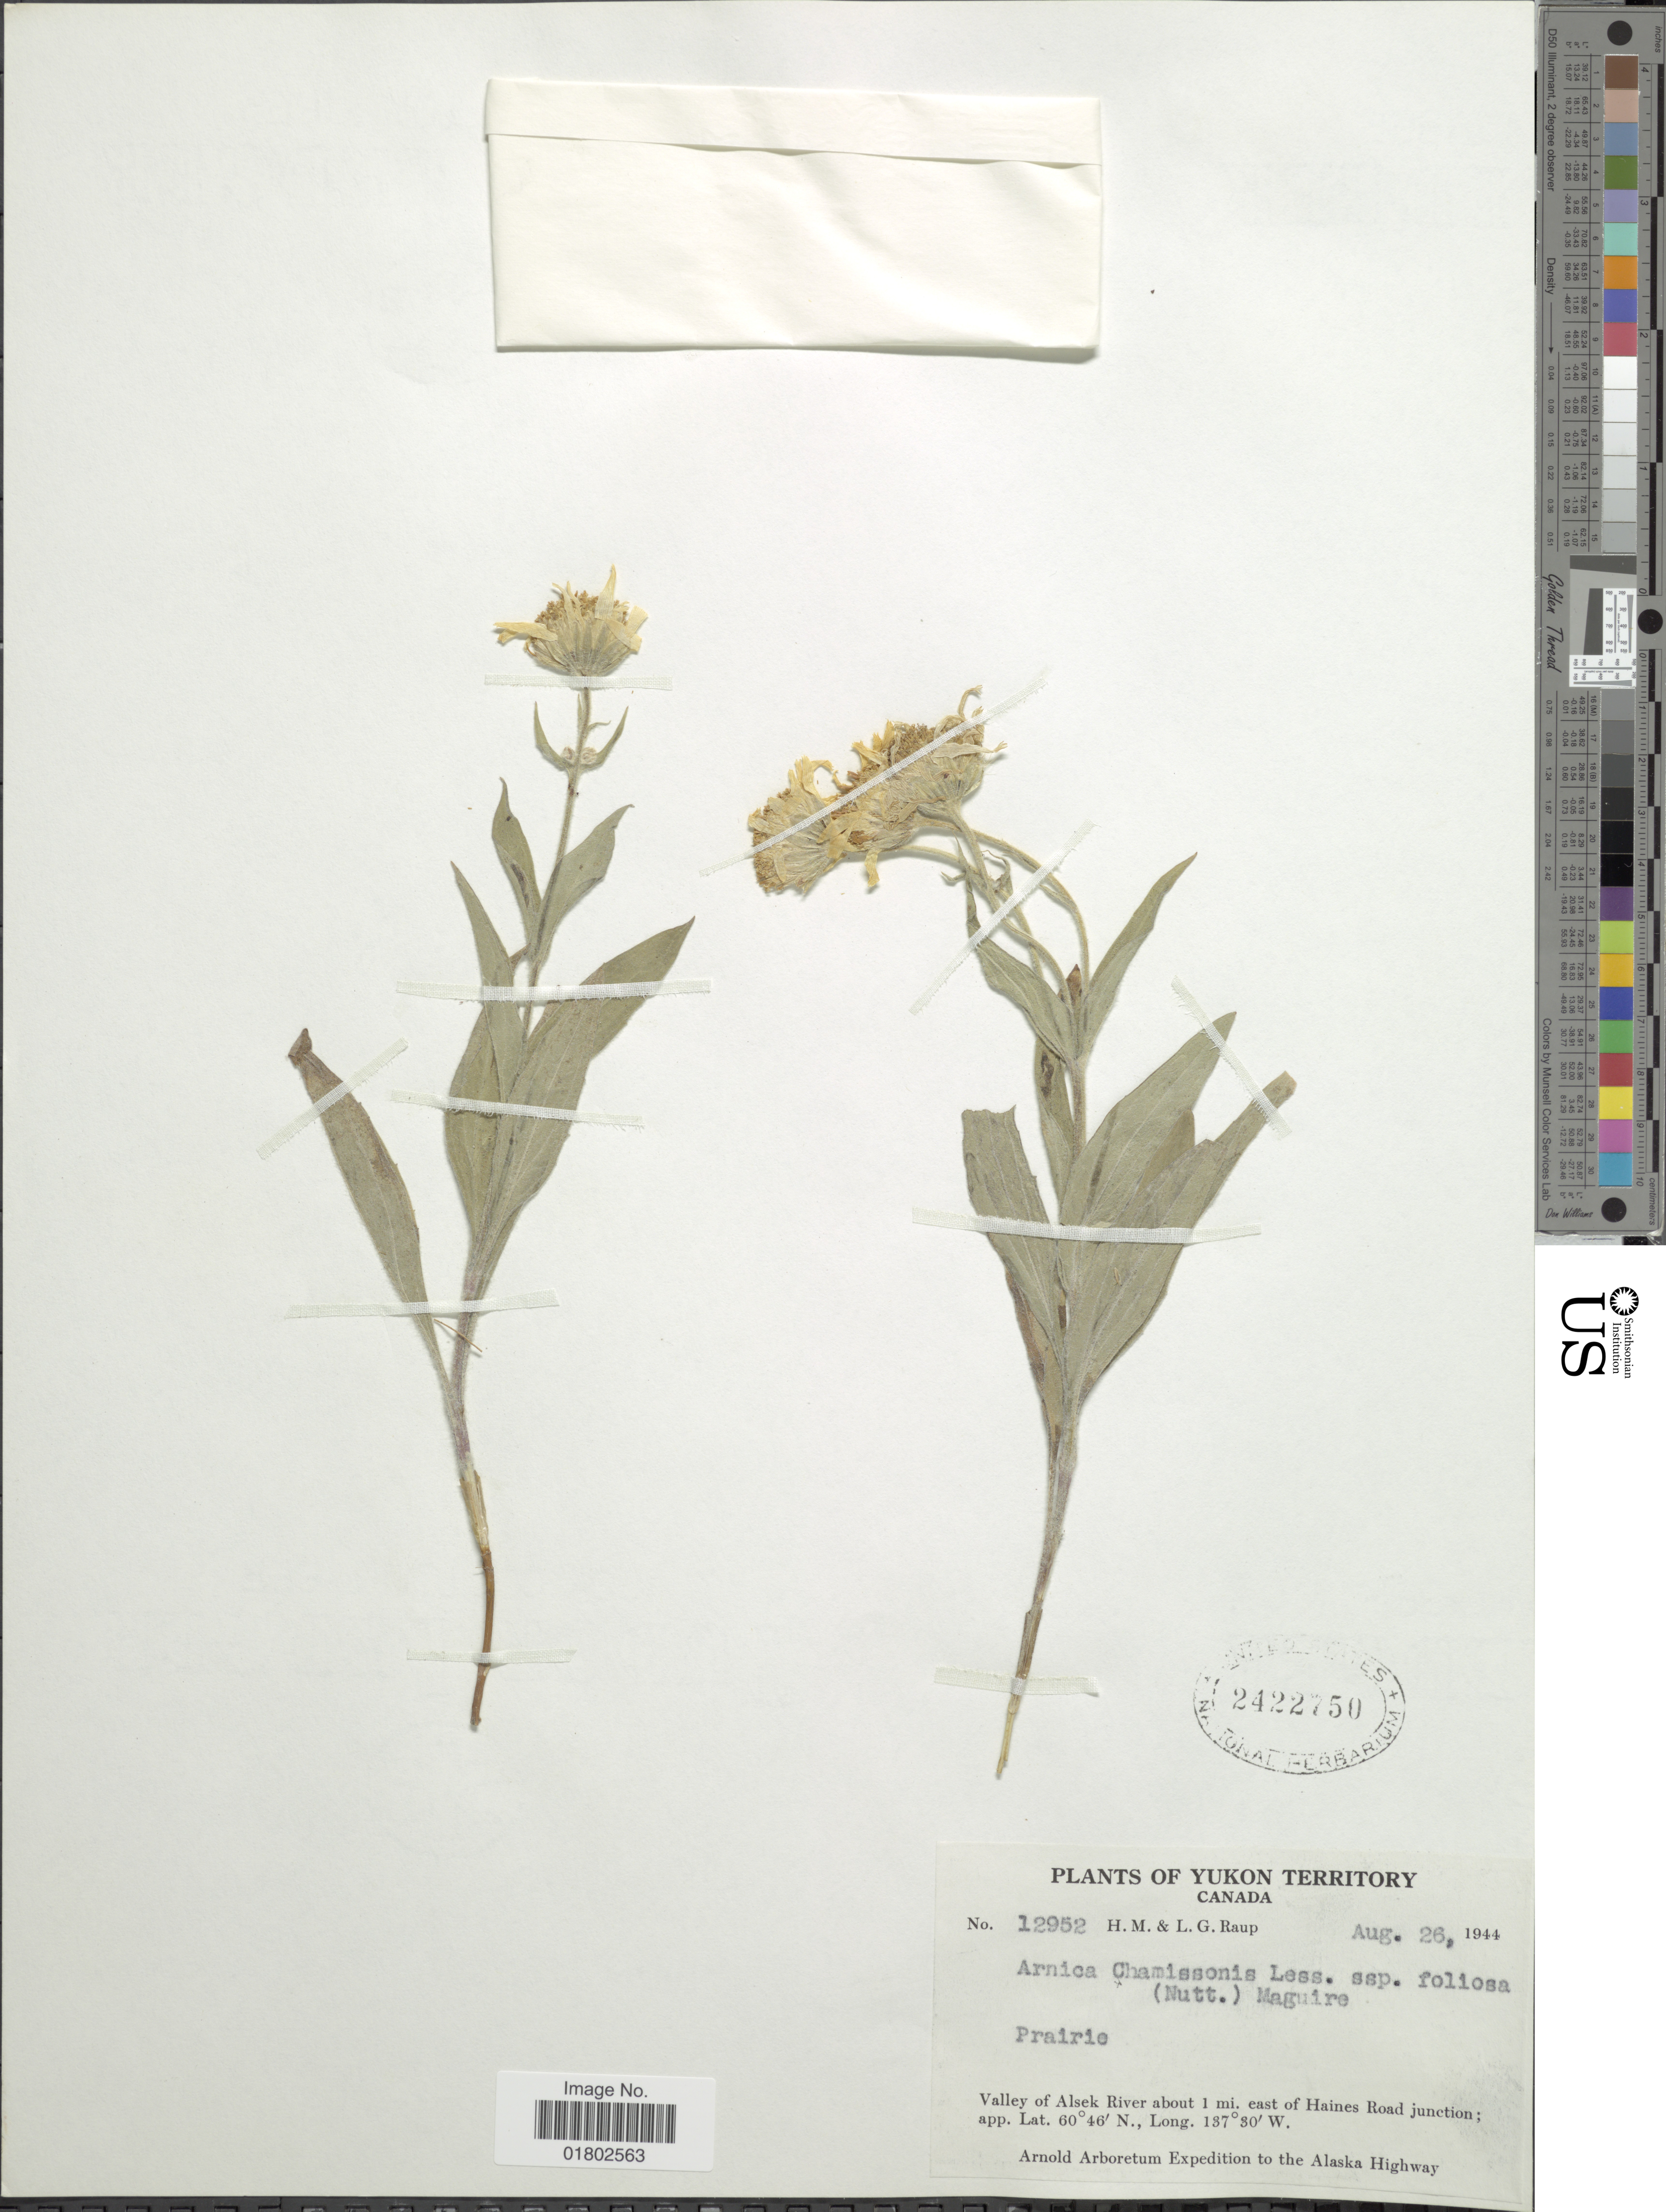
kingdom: Plantae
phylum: Tracheophyta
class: Magnoliopsida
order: Asterales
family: Asteraceae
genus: Arnica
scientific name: Arnica chamissonis subsp. foliosa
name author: (Nutt.) Maguire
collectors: H. Raup & L. Raup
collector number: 12952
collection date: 1944-08-26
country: Canada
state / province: Yukon Territory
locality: Valley of Alsek River about 1 mi. east of Haines Road junction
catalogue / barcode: US 2422750